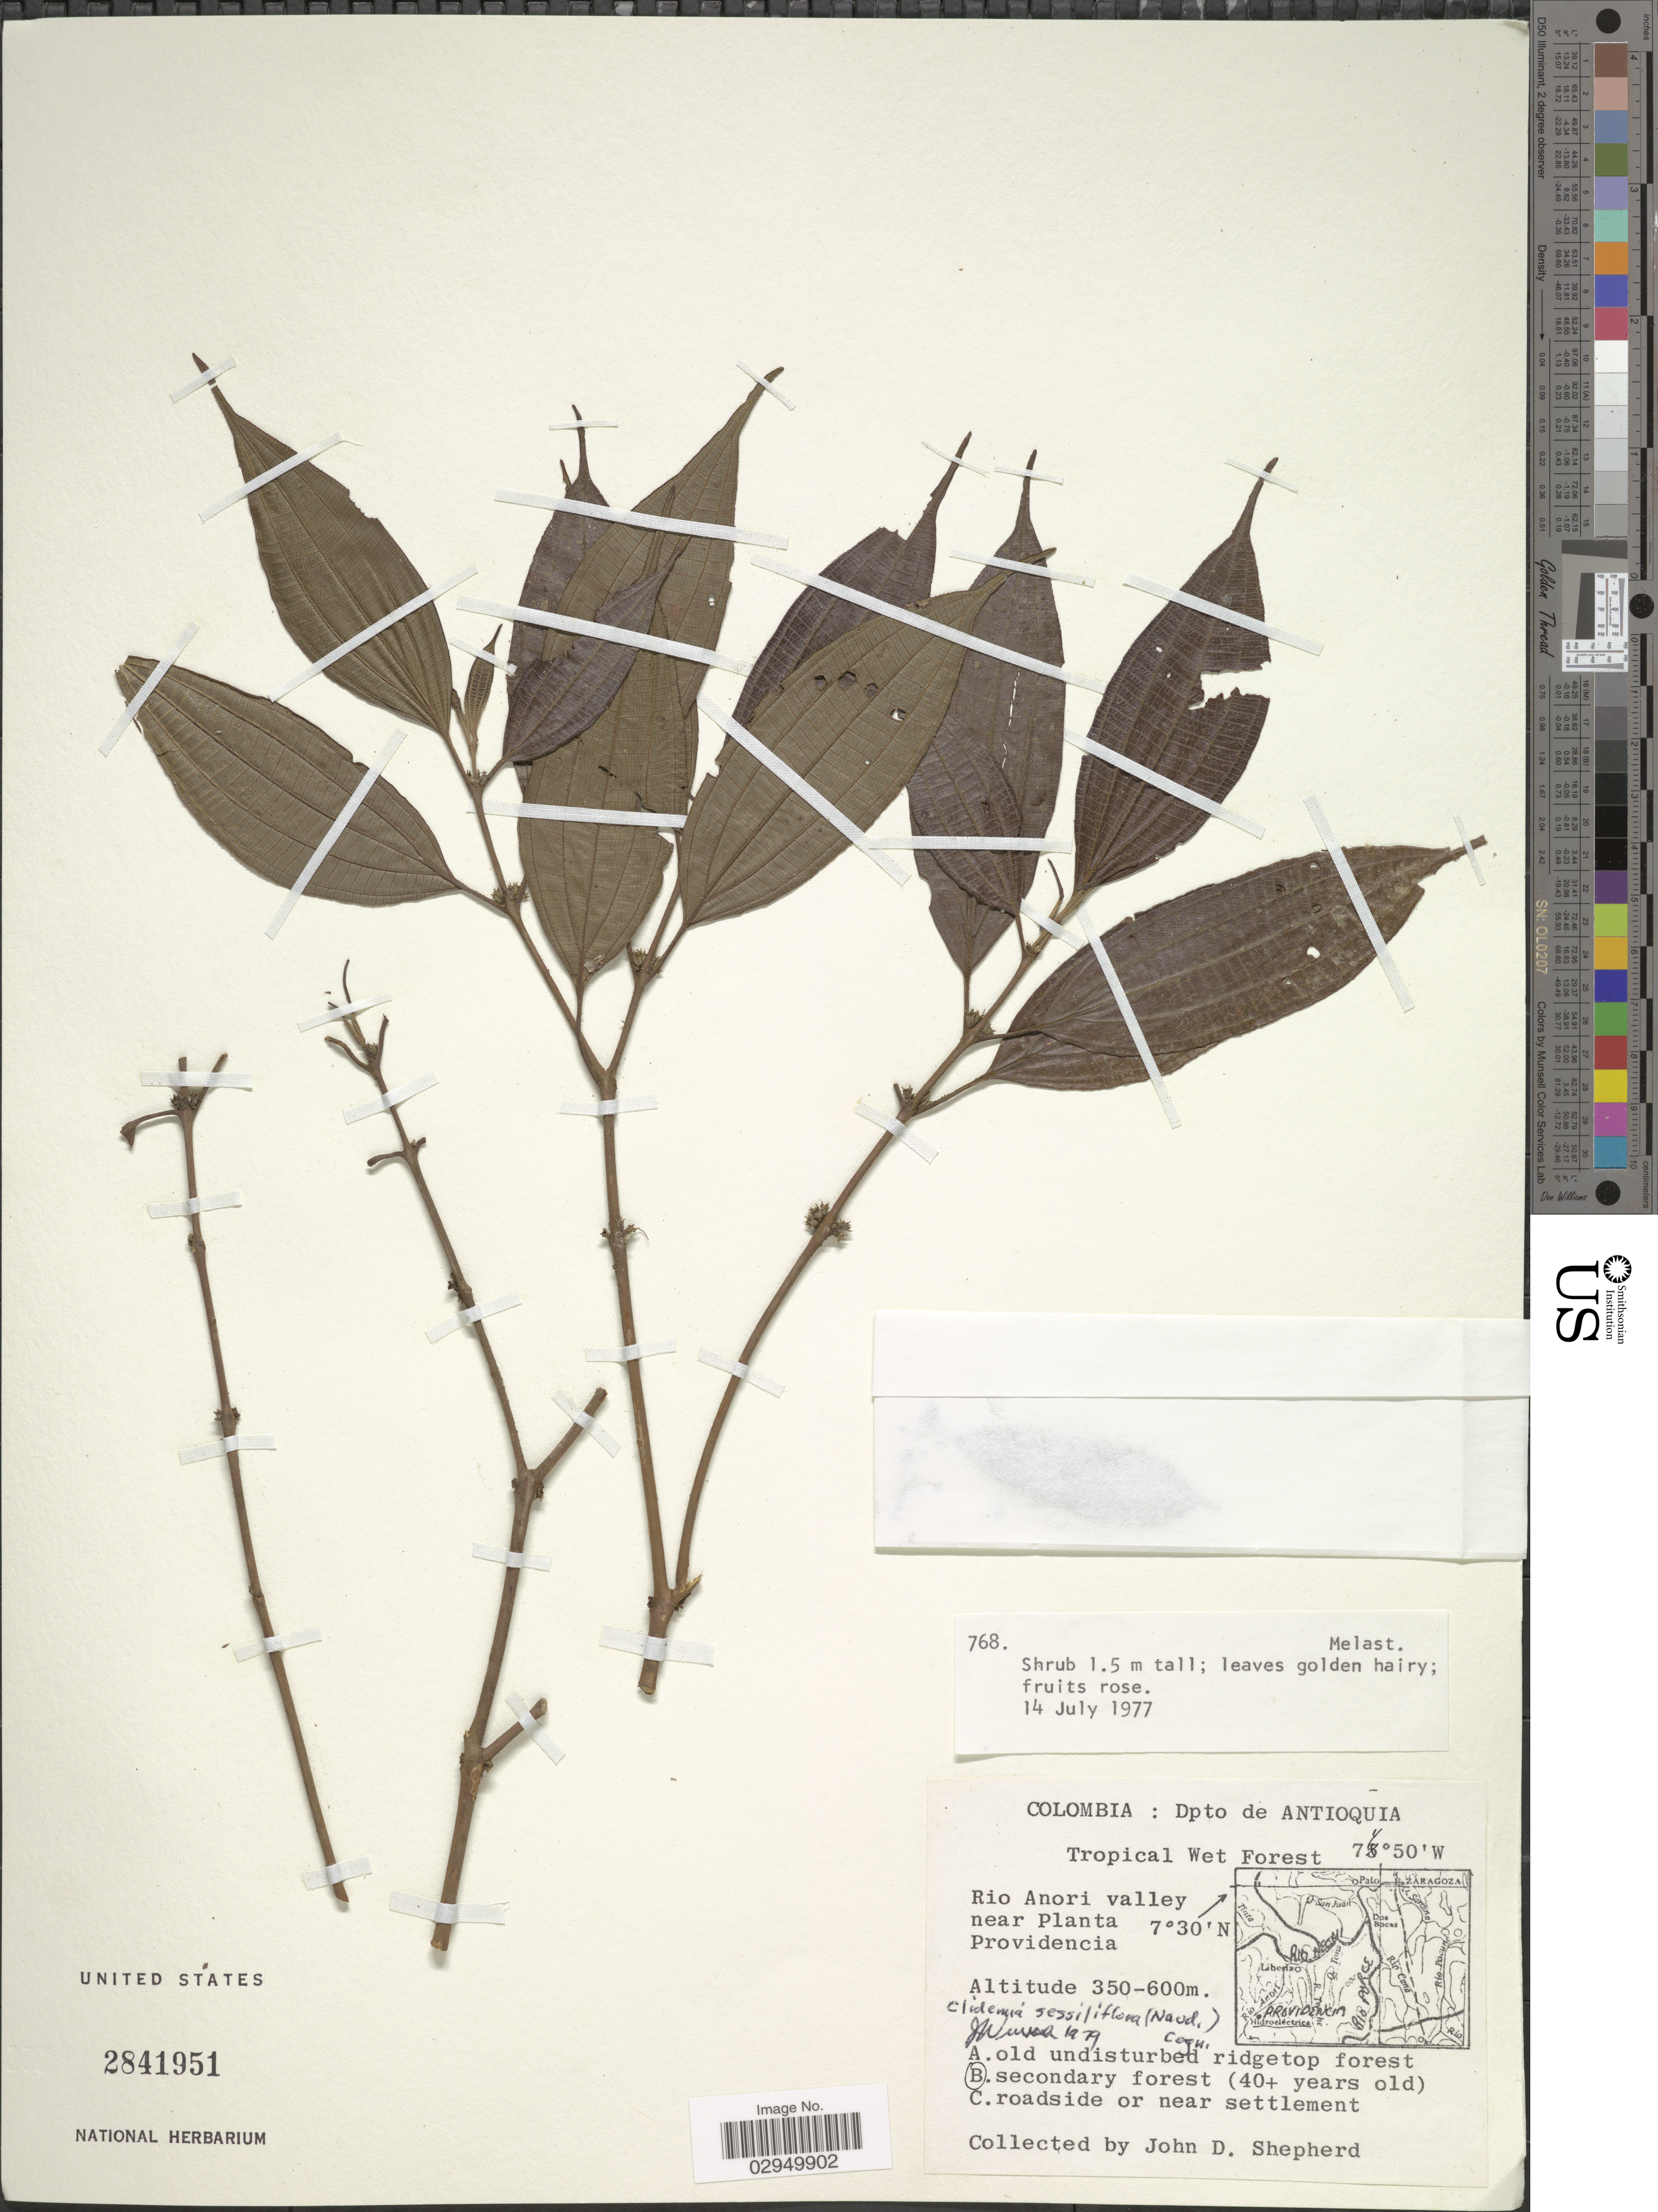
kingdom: Plantae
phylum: Tracheophyta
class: Magnoliopsida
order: Myrtales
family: Melastomataceae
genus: Clidemia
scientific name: Clidemia sessiliflora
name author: (Naudin) Cogn.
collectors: J. D. Shepherd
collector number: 768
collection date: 1977-07-14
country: Colombia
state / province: Antioquia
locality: Dpto de Antioquia. Tropical Wet Forest. Rio Anori valley near Planta Providencia.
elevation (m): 350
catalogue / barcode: US 2841951